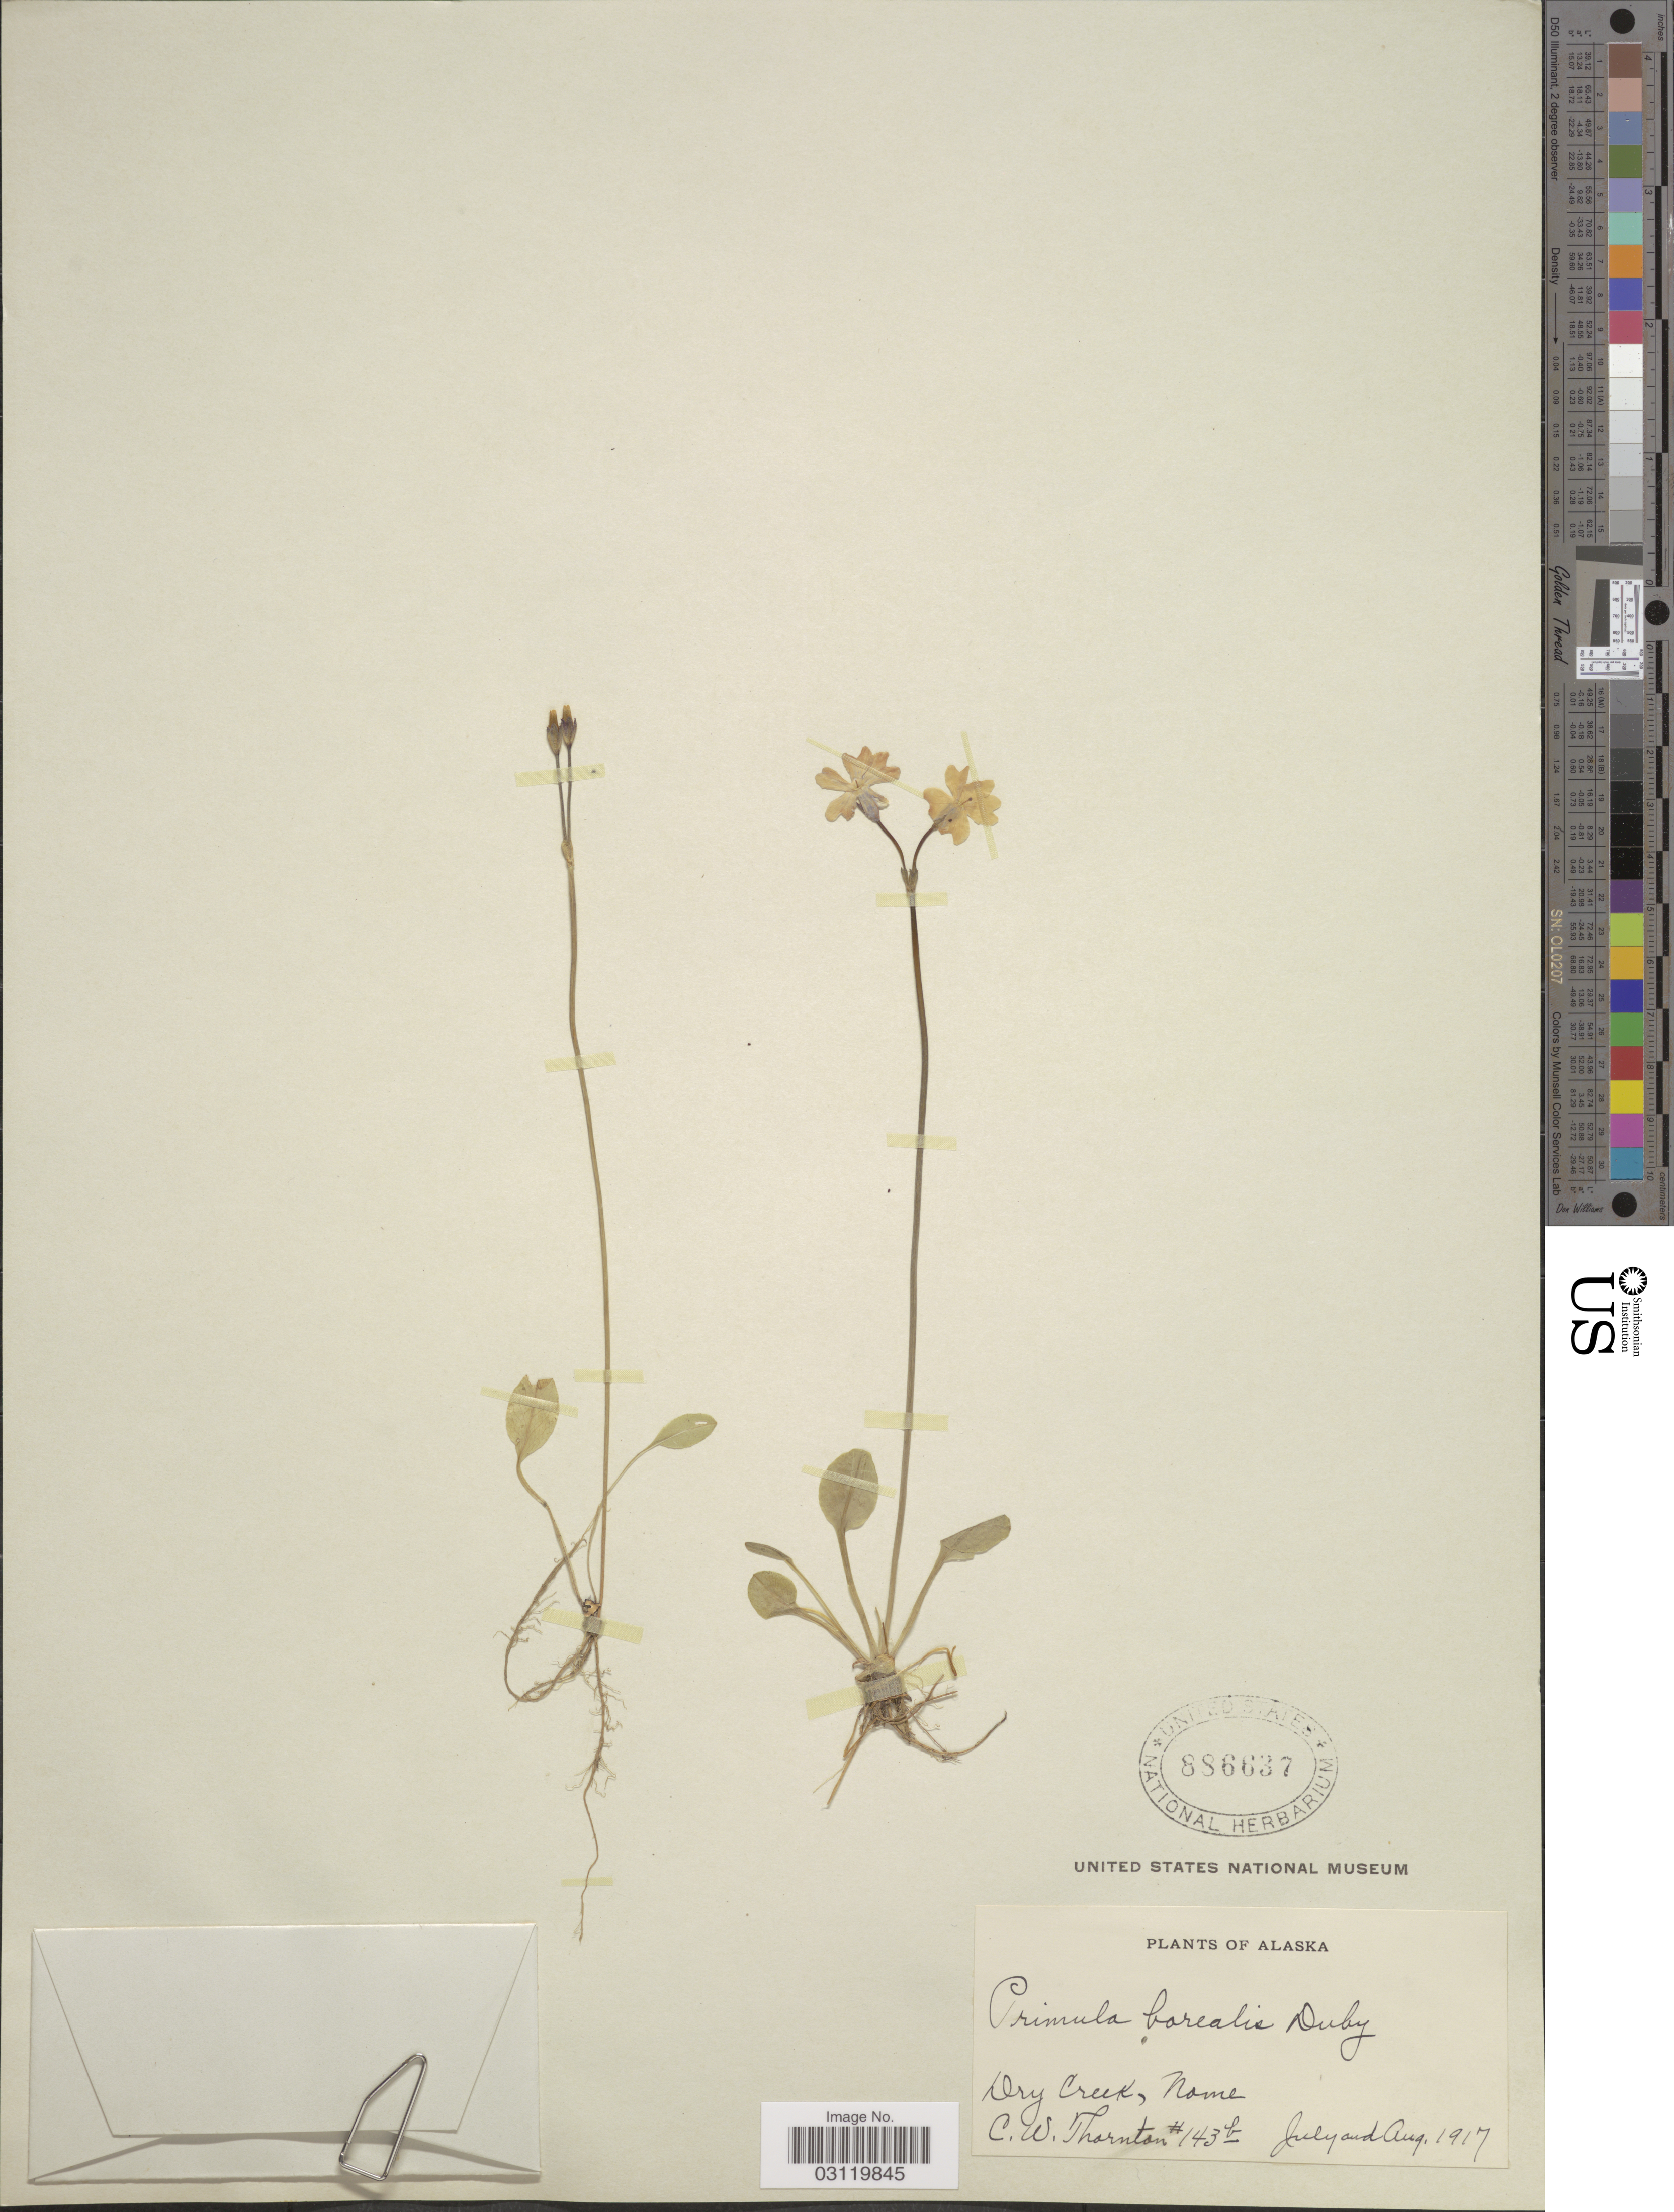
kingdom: Plantae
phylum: Tracheophyta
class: Magnoliopsida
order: Ericales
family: Primulaceae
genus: Primula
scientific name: Primula sibirica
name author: Wulfen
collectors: C. Thornton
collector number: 143b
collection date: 1917-07/1917-08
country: United States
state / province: Alaska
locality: Nome.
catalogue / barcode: US 886637